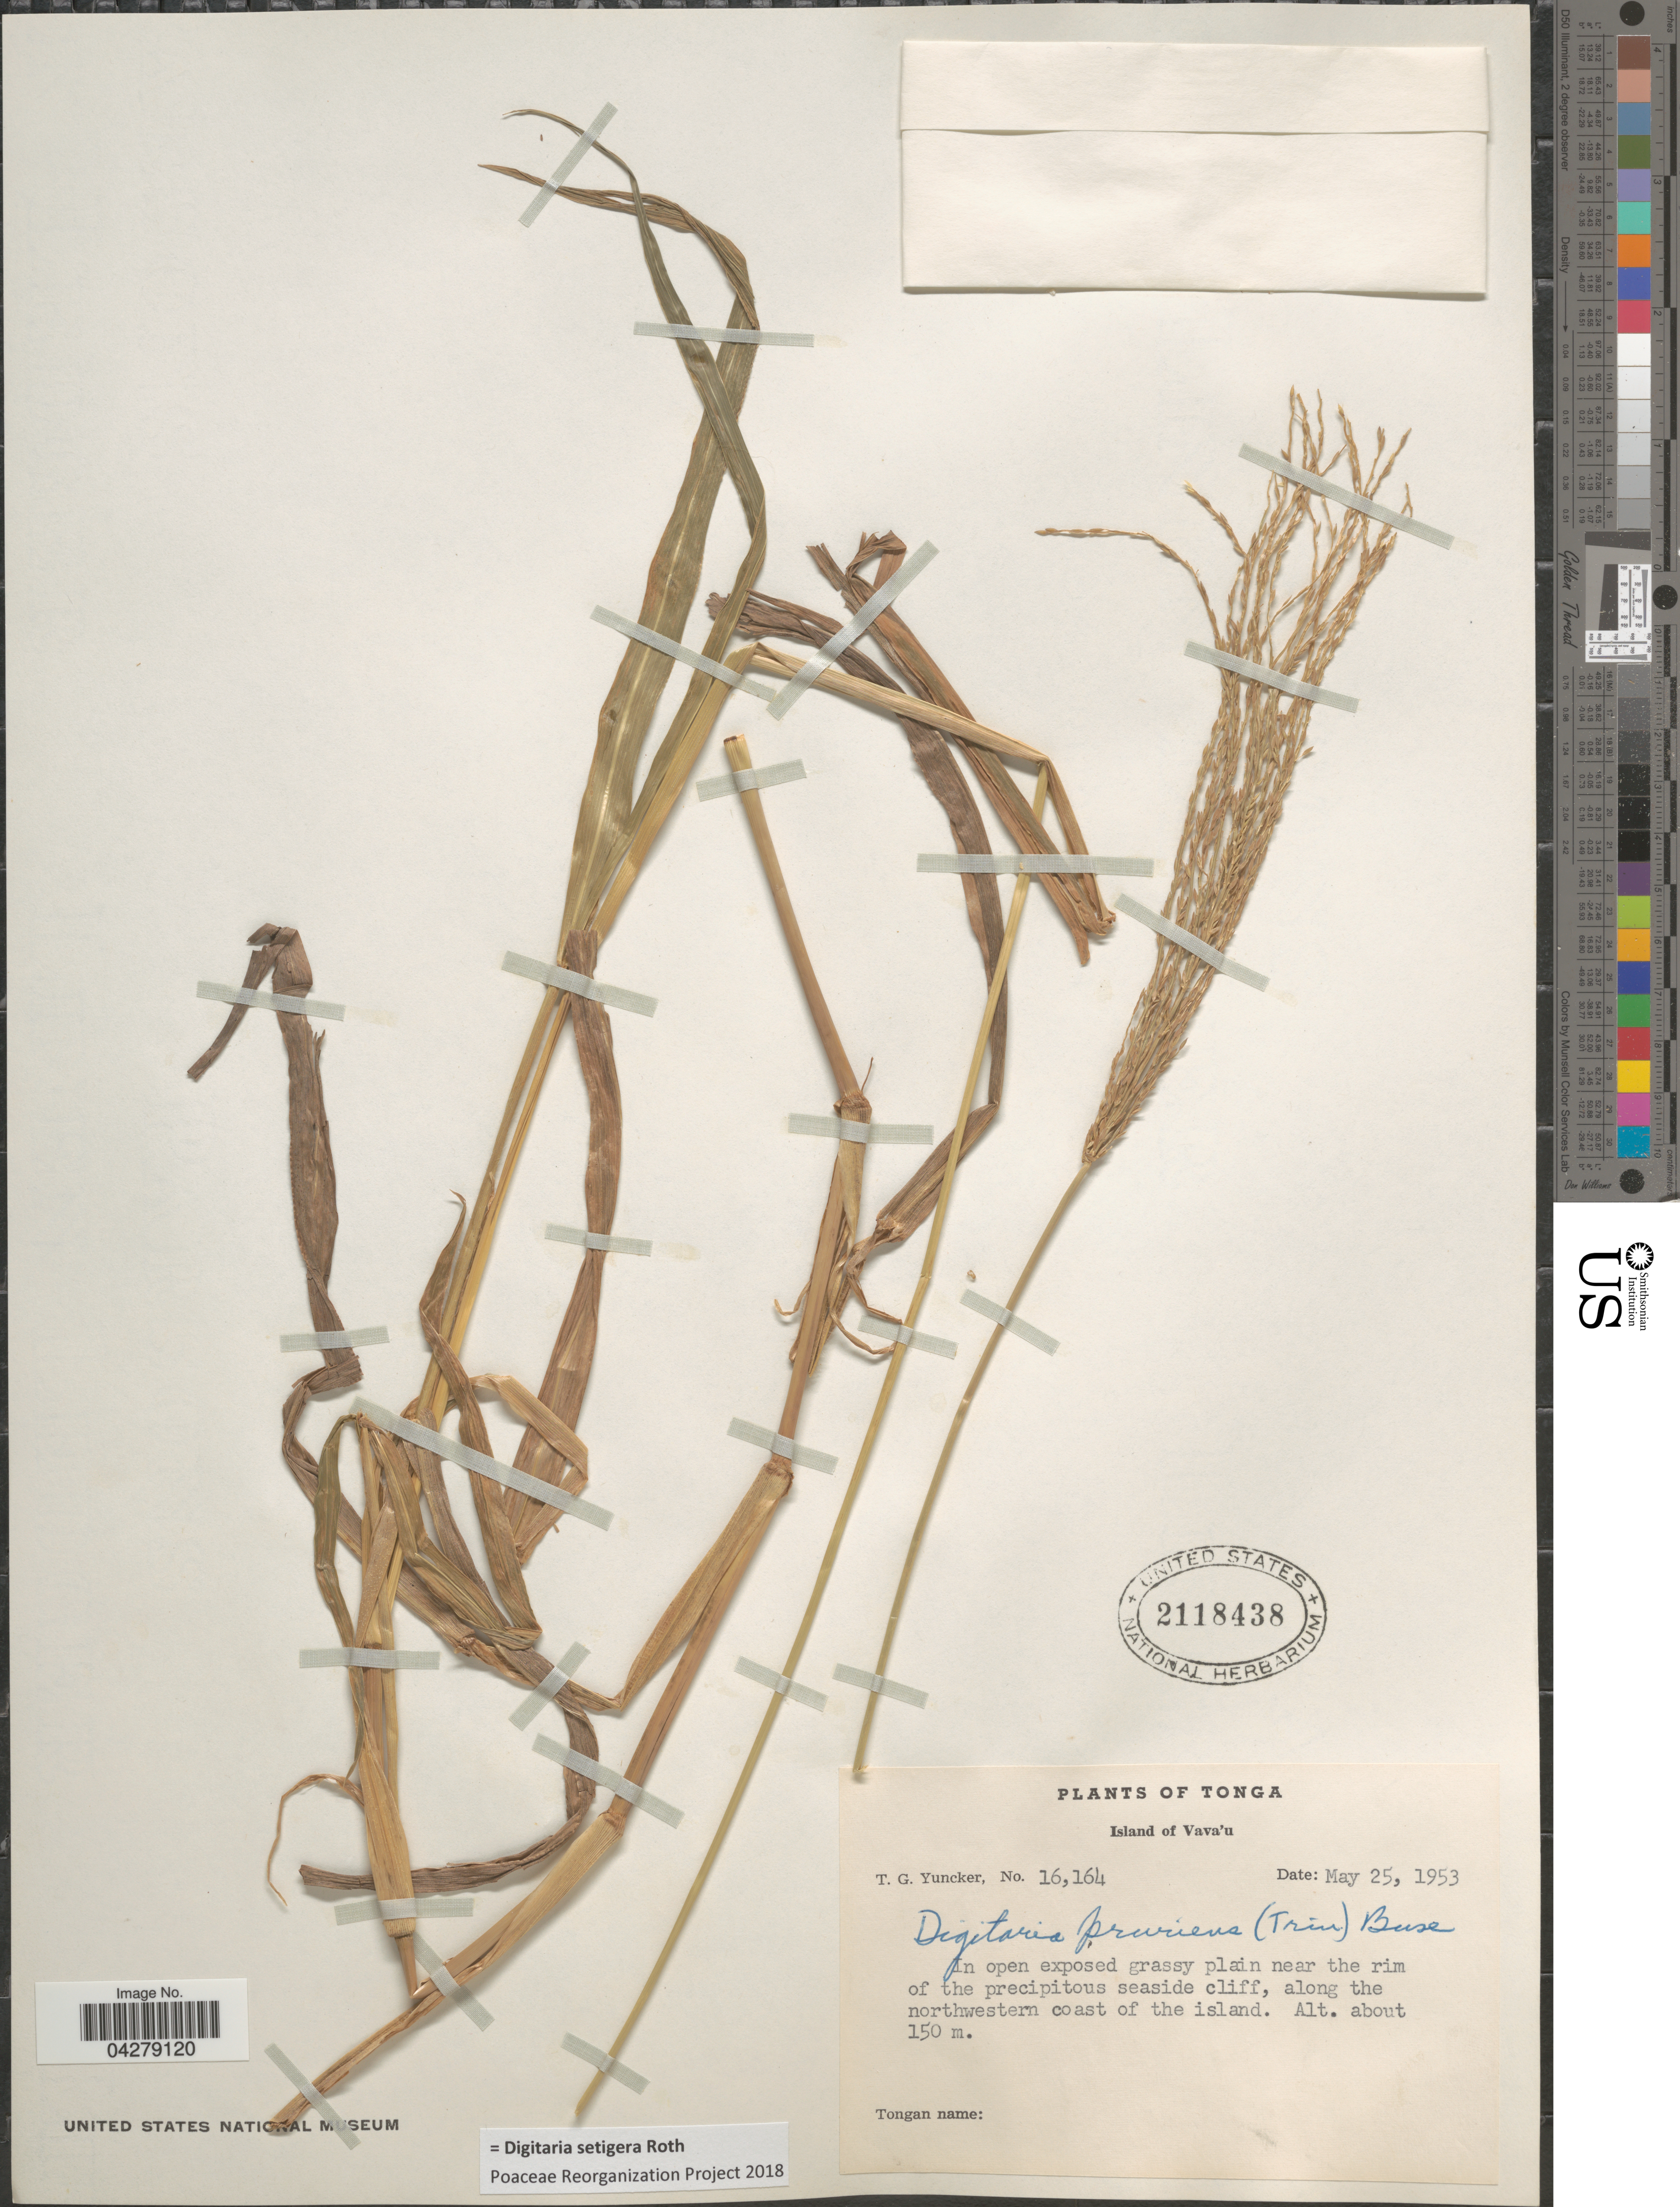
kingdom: Plantae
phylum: Tracheophyta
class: Liliopsida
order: Poales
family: Poaceae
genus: Digitaria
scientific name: Digitaria setigera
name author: Roth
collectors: T. G. Yuncker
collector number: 16164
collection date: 1953-05-25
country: Tonga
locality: Island of Vava'u. In open exposed grassy plain near the rim of the precipitous seaside cliff, along the northwestern coast of the island.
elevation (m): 150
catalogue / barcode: US 2118438